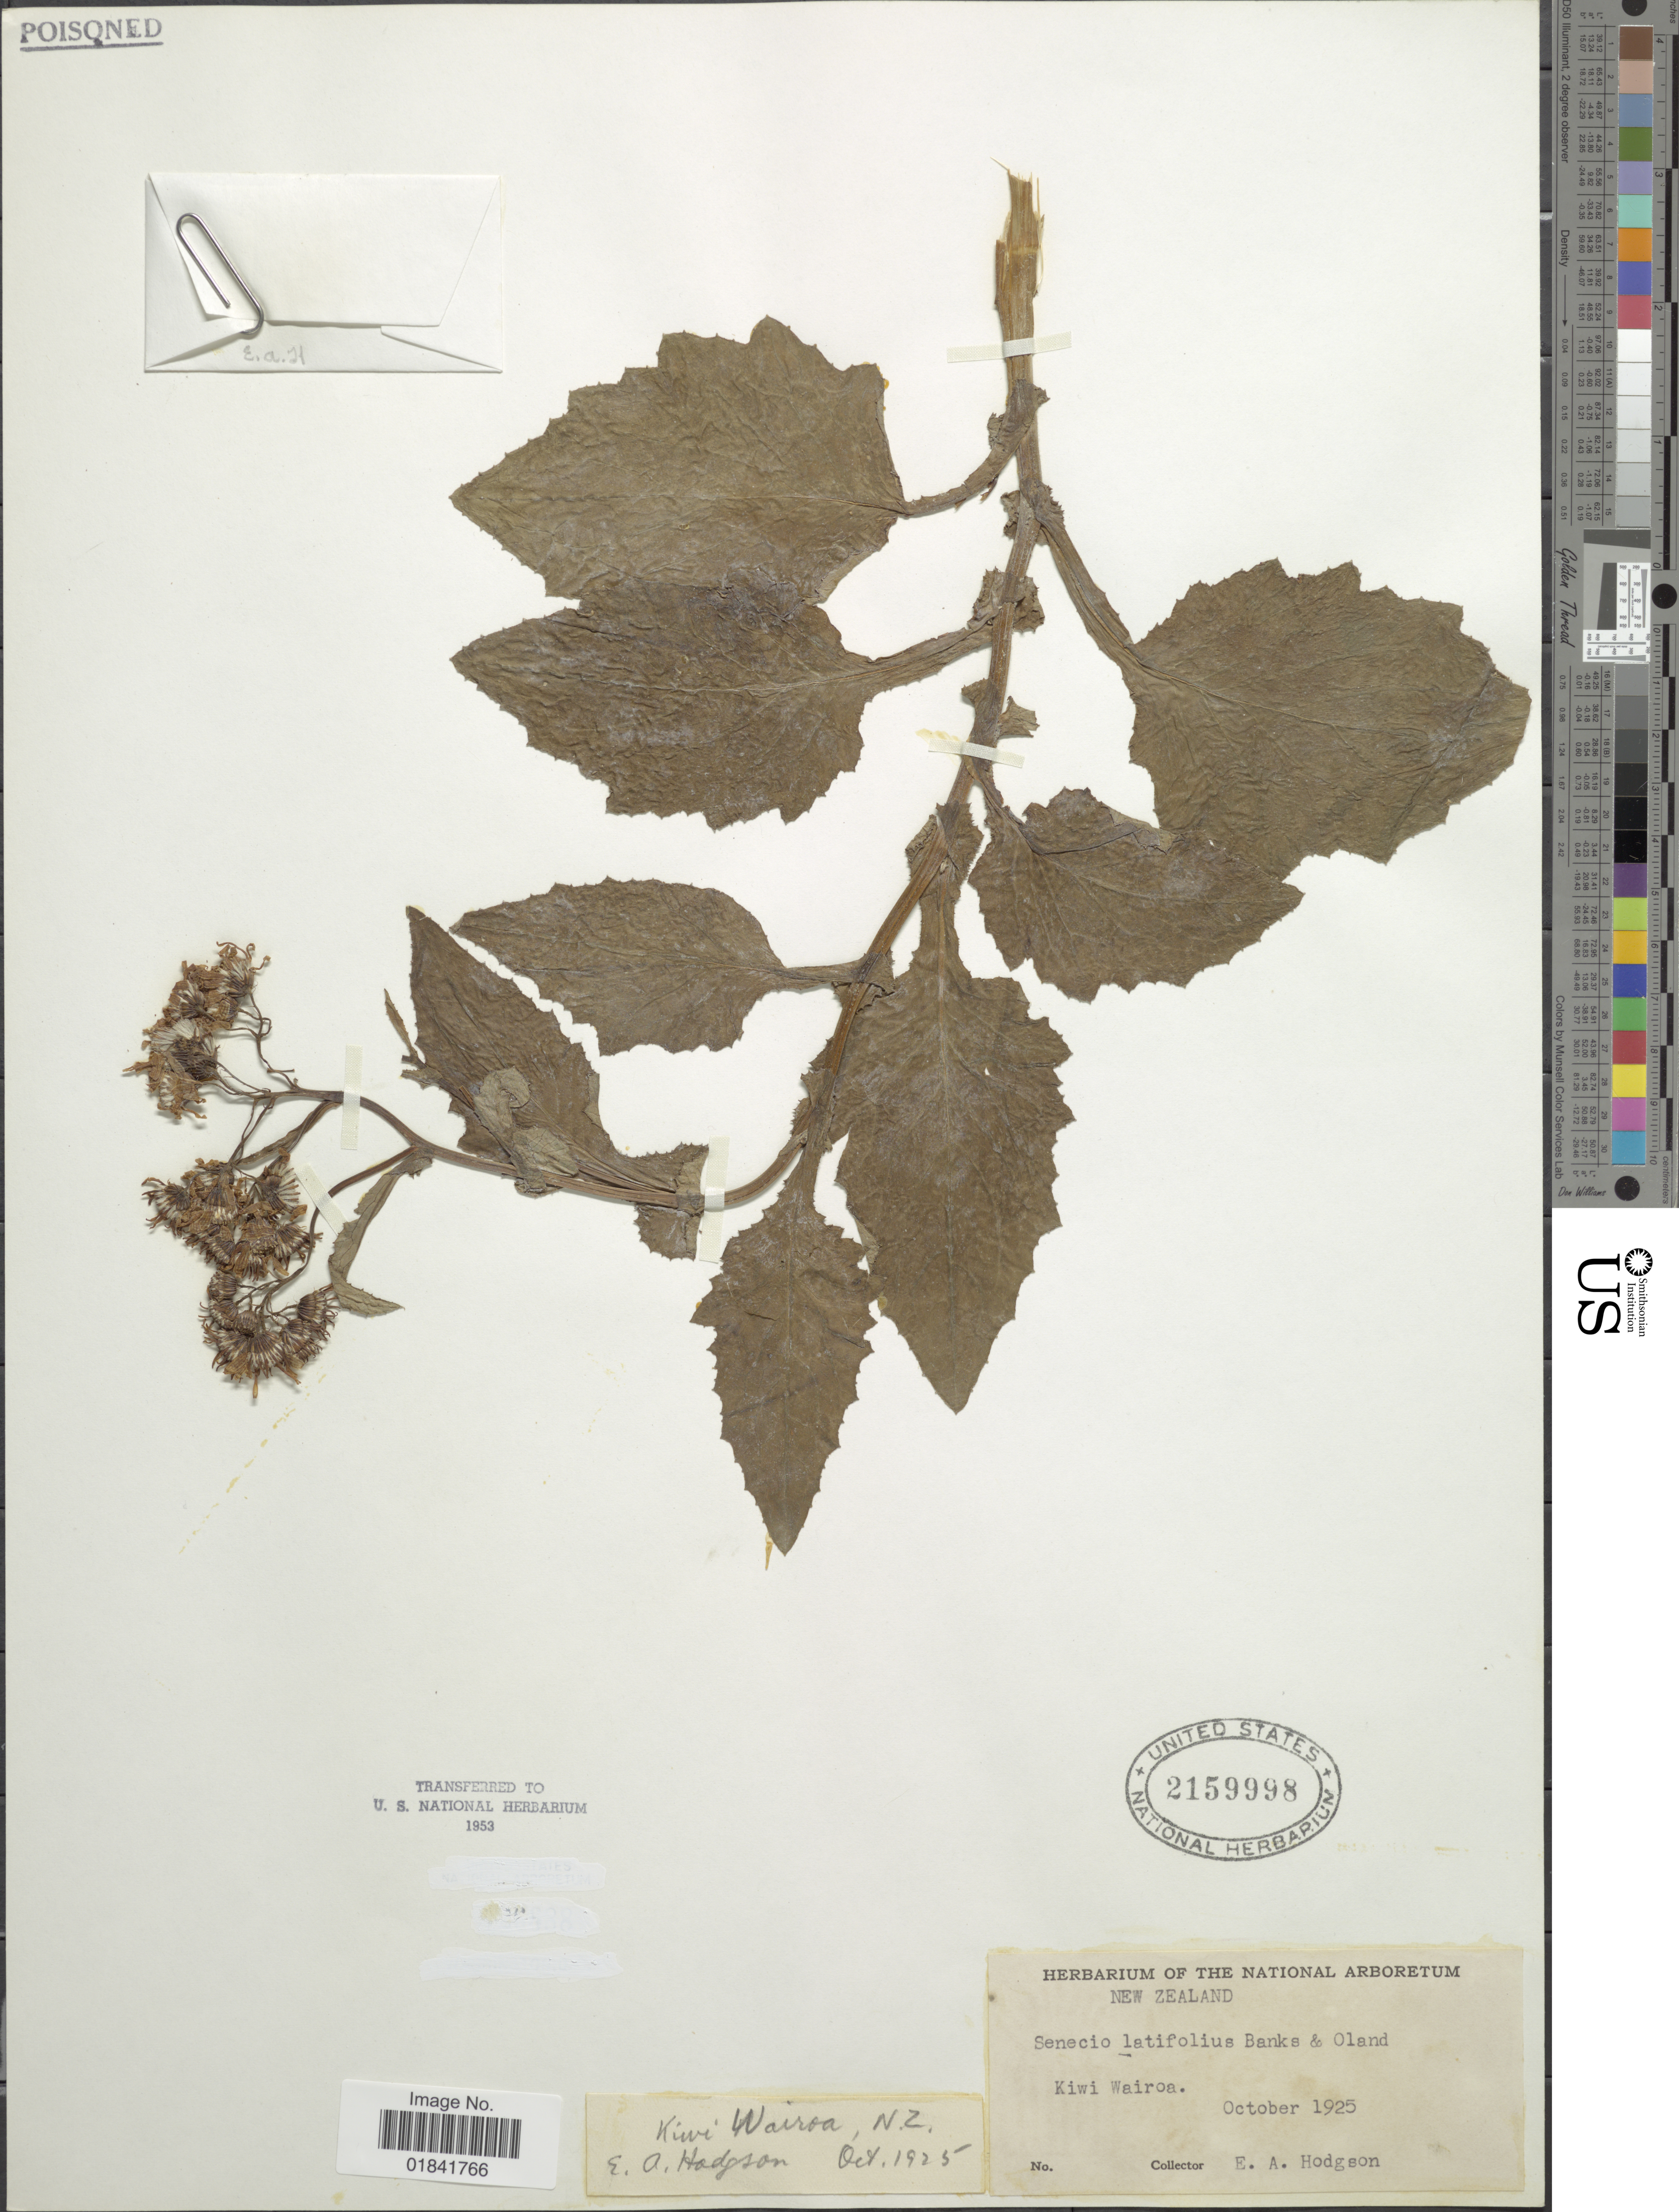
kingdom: Plantae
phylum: Tracheophyta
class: Magnoliopsida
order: Asterales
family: Asteraceae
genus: Senecio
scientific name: Senecio latifolius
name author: DC.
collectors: E. Hodgson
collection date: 1925-10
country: New Zealand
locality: Kiwi Wairoa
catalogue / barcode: US 2159998